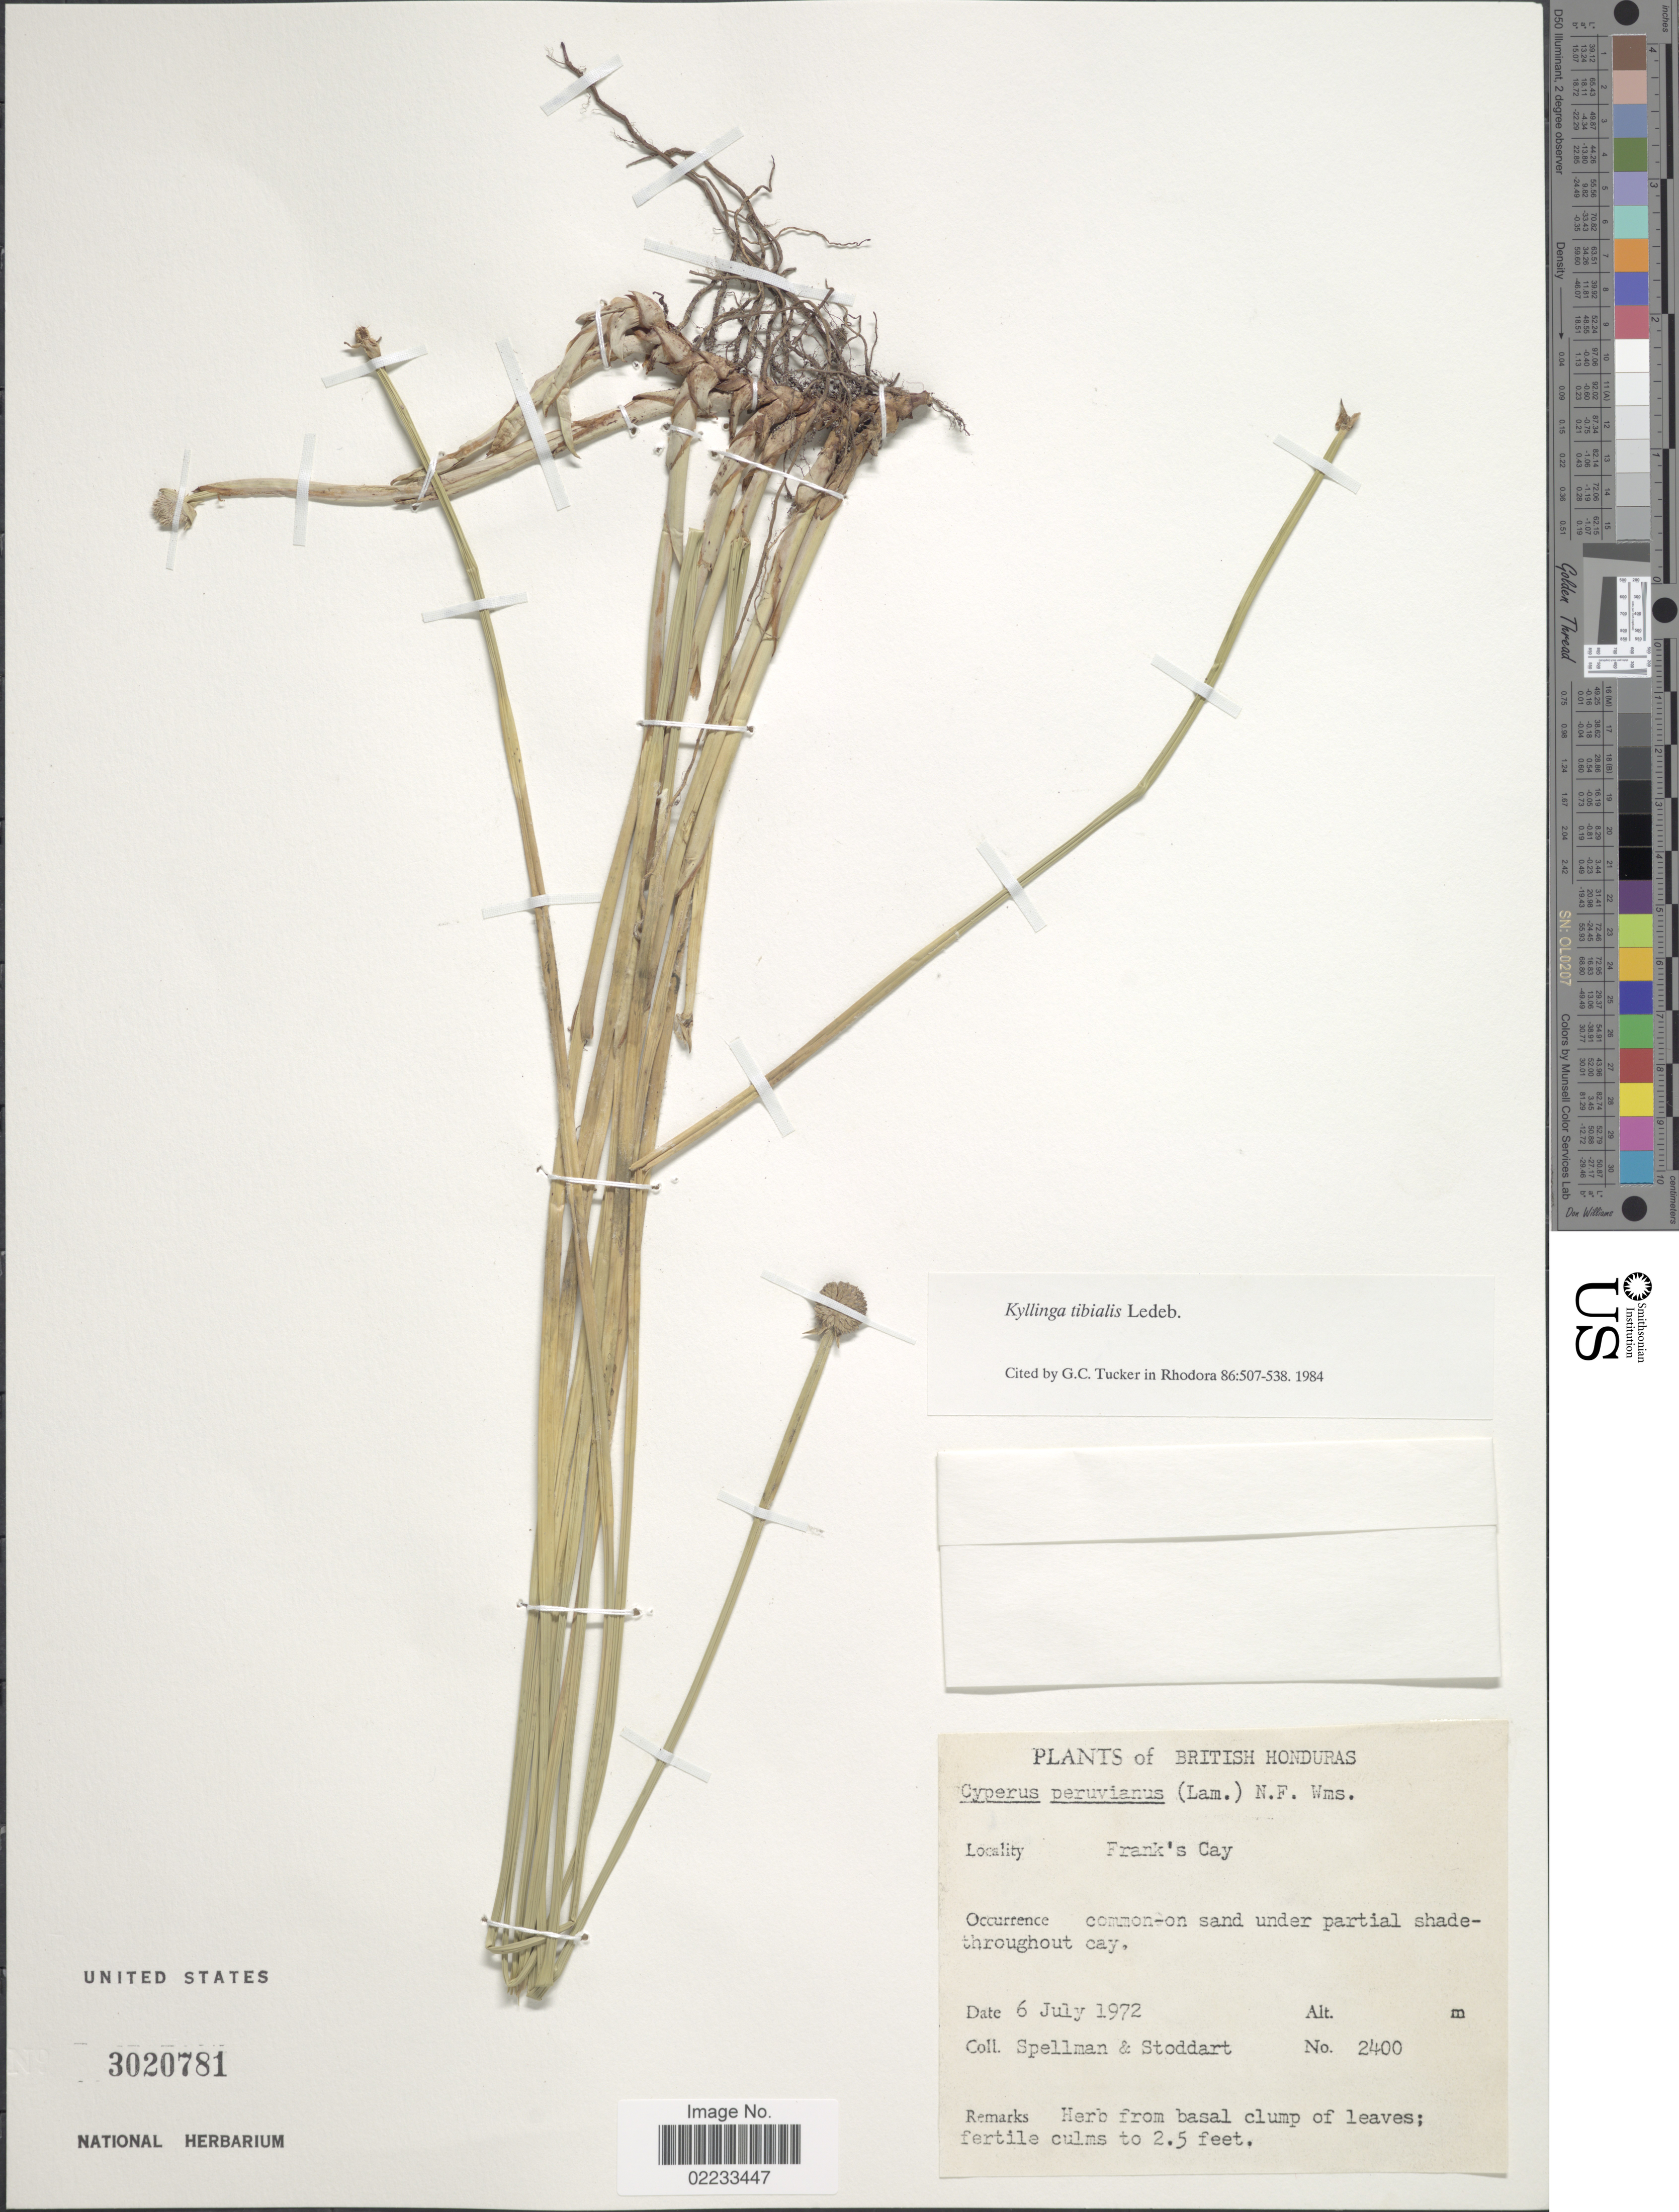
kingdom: Plantae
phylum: Tracheophyta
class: Liliopsida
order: Poales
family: Cyperaceae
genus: Cyperus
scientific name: Cyperus tibialis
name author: (Poit. ex Ledeb.) Govaerts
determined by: Strong, Mark T., (BOT), Smithsonian Institution - National Museum of Natural History (UNITED STATES)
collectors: Spellman, -- & -. Stoddart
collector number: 2400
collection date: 1972-07-06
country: Belize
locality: British Honduras. Frank's Cay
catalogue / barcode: US 3020781